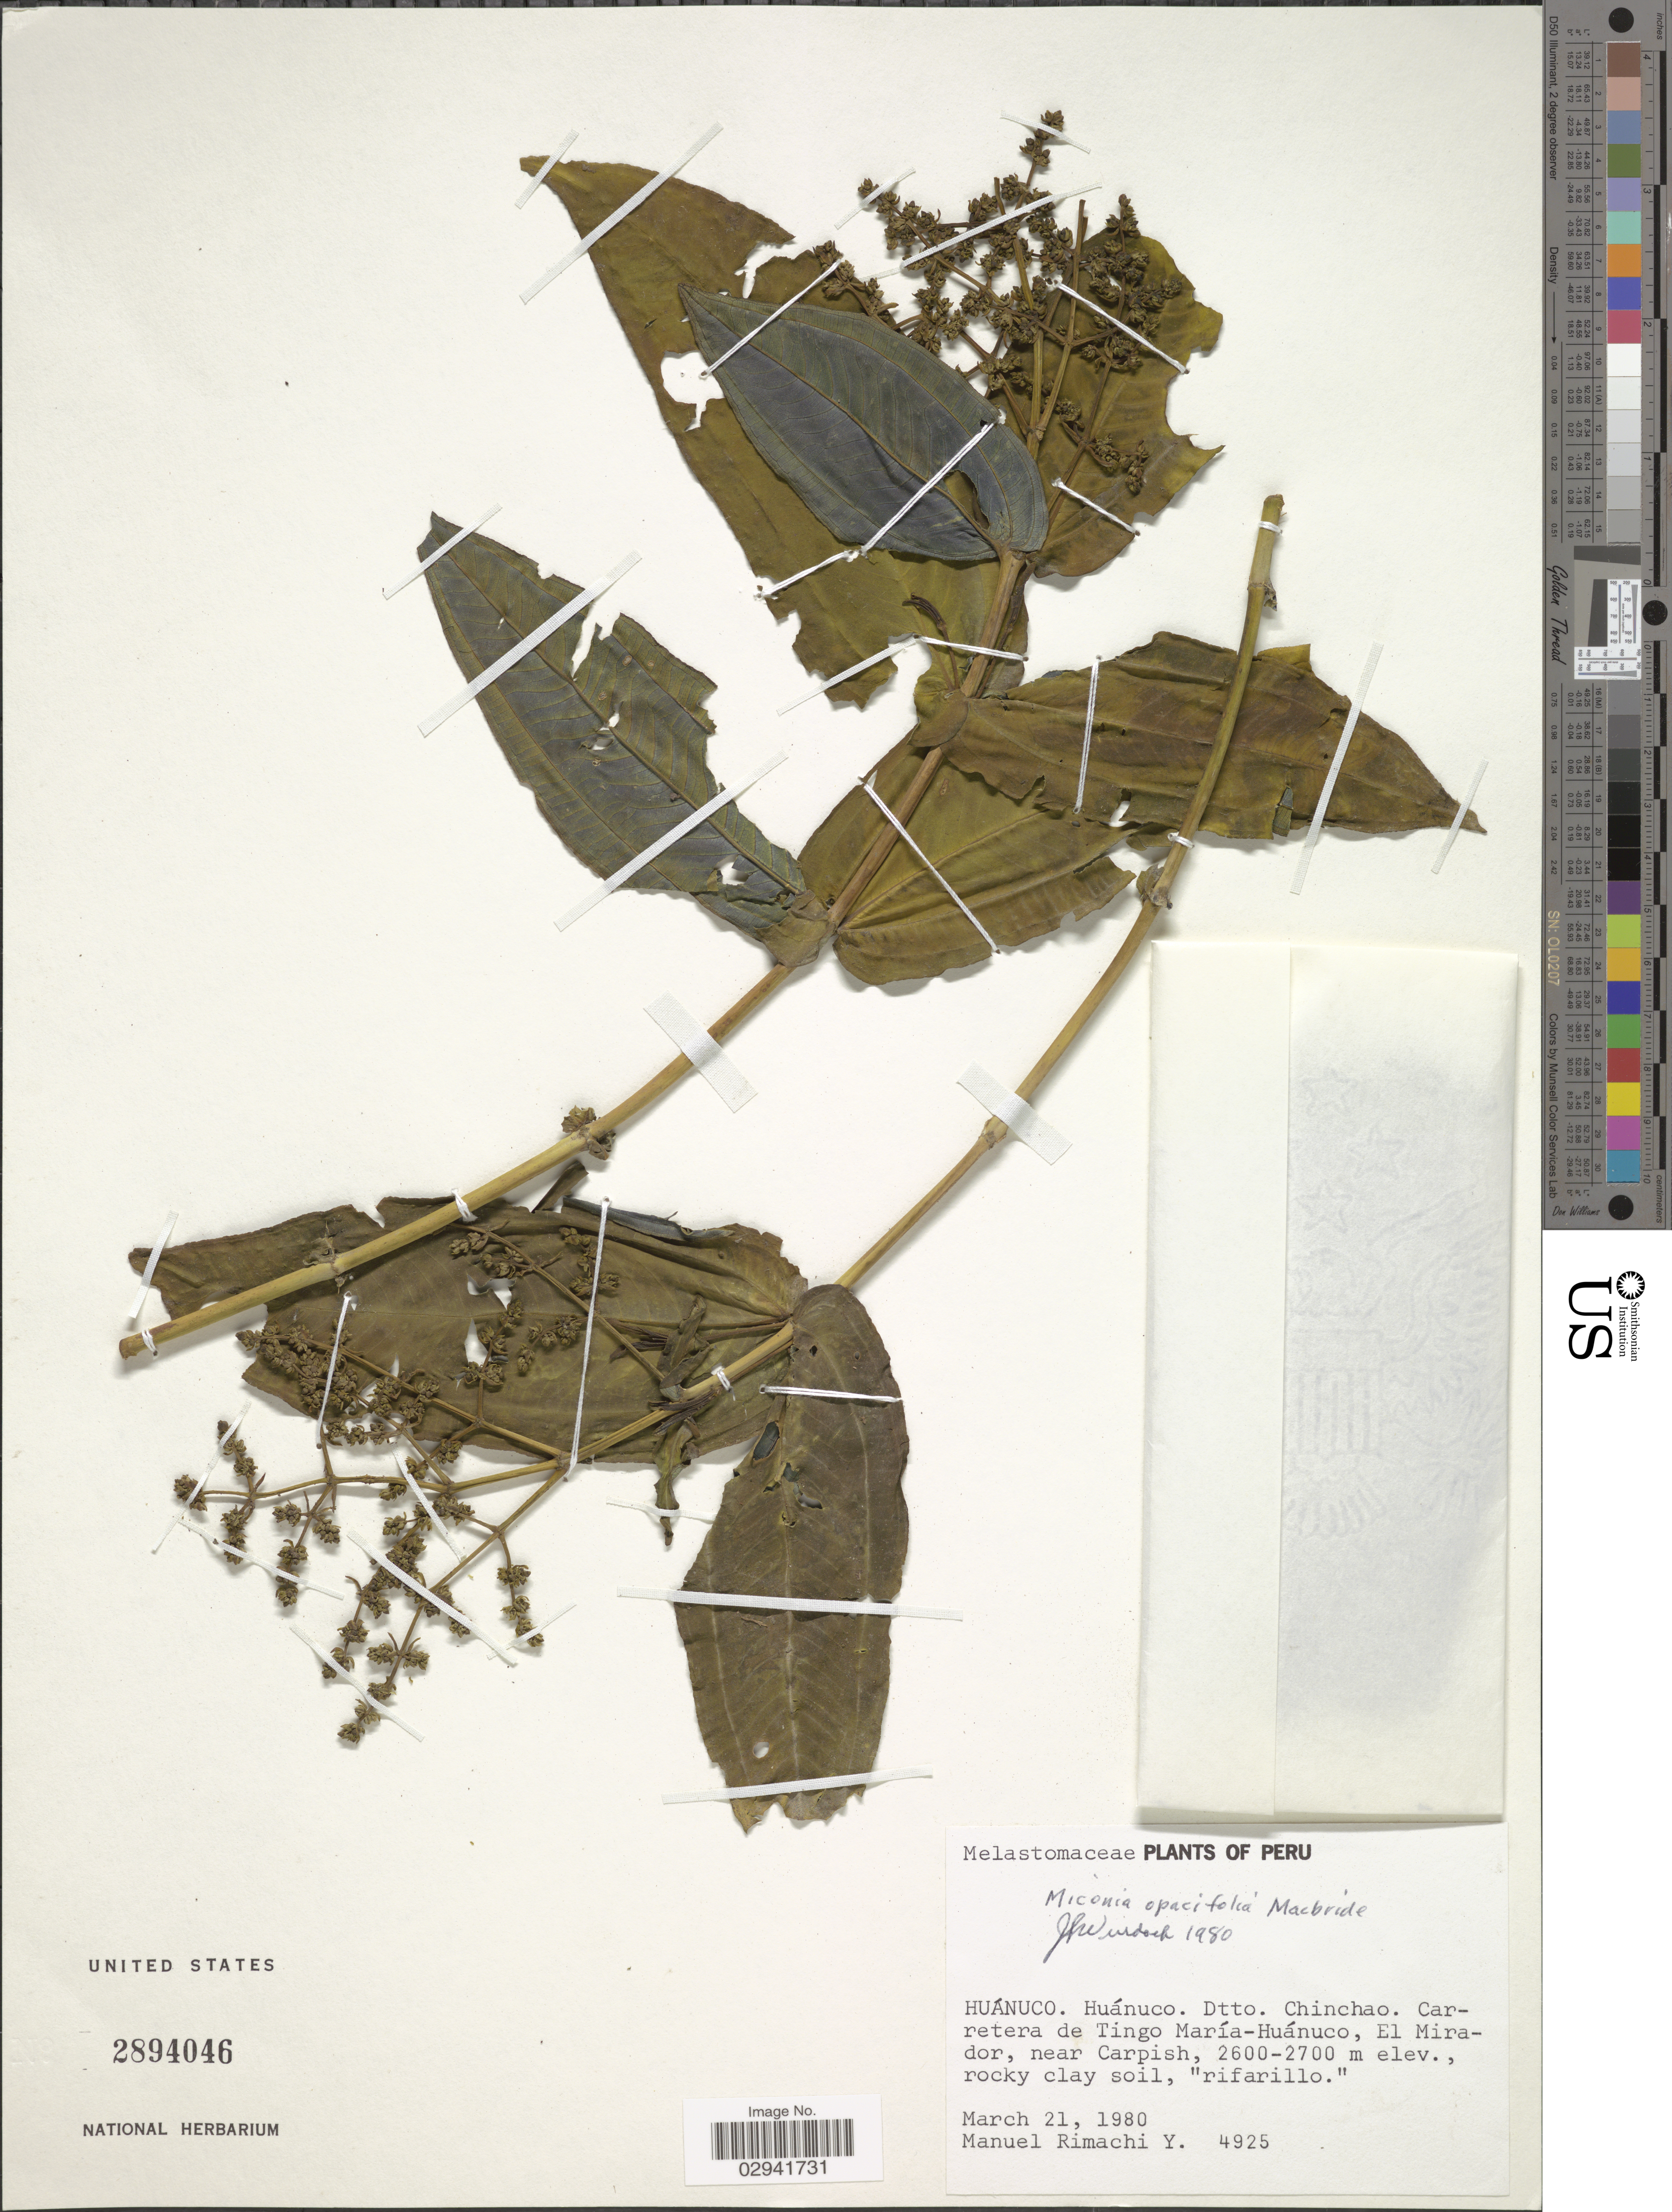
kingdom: Plantae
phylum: Tracheophyta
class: Magnoliopsida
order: Myrtales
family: Melastomataceae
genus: Miconia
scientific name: Miconia opacifolia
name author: J.F. Macbr.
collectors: M. Rimachi Y.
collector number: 4925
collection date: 1980-03-21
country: Peru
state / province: Huánuco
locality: Huánuco. Dtto. Chinchao. Carretera de Tingo María- Huánuco, El Mirador, near Carpish.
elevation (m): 2600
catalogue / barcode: US 2894046